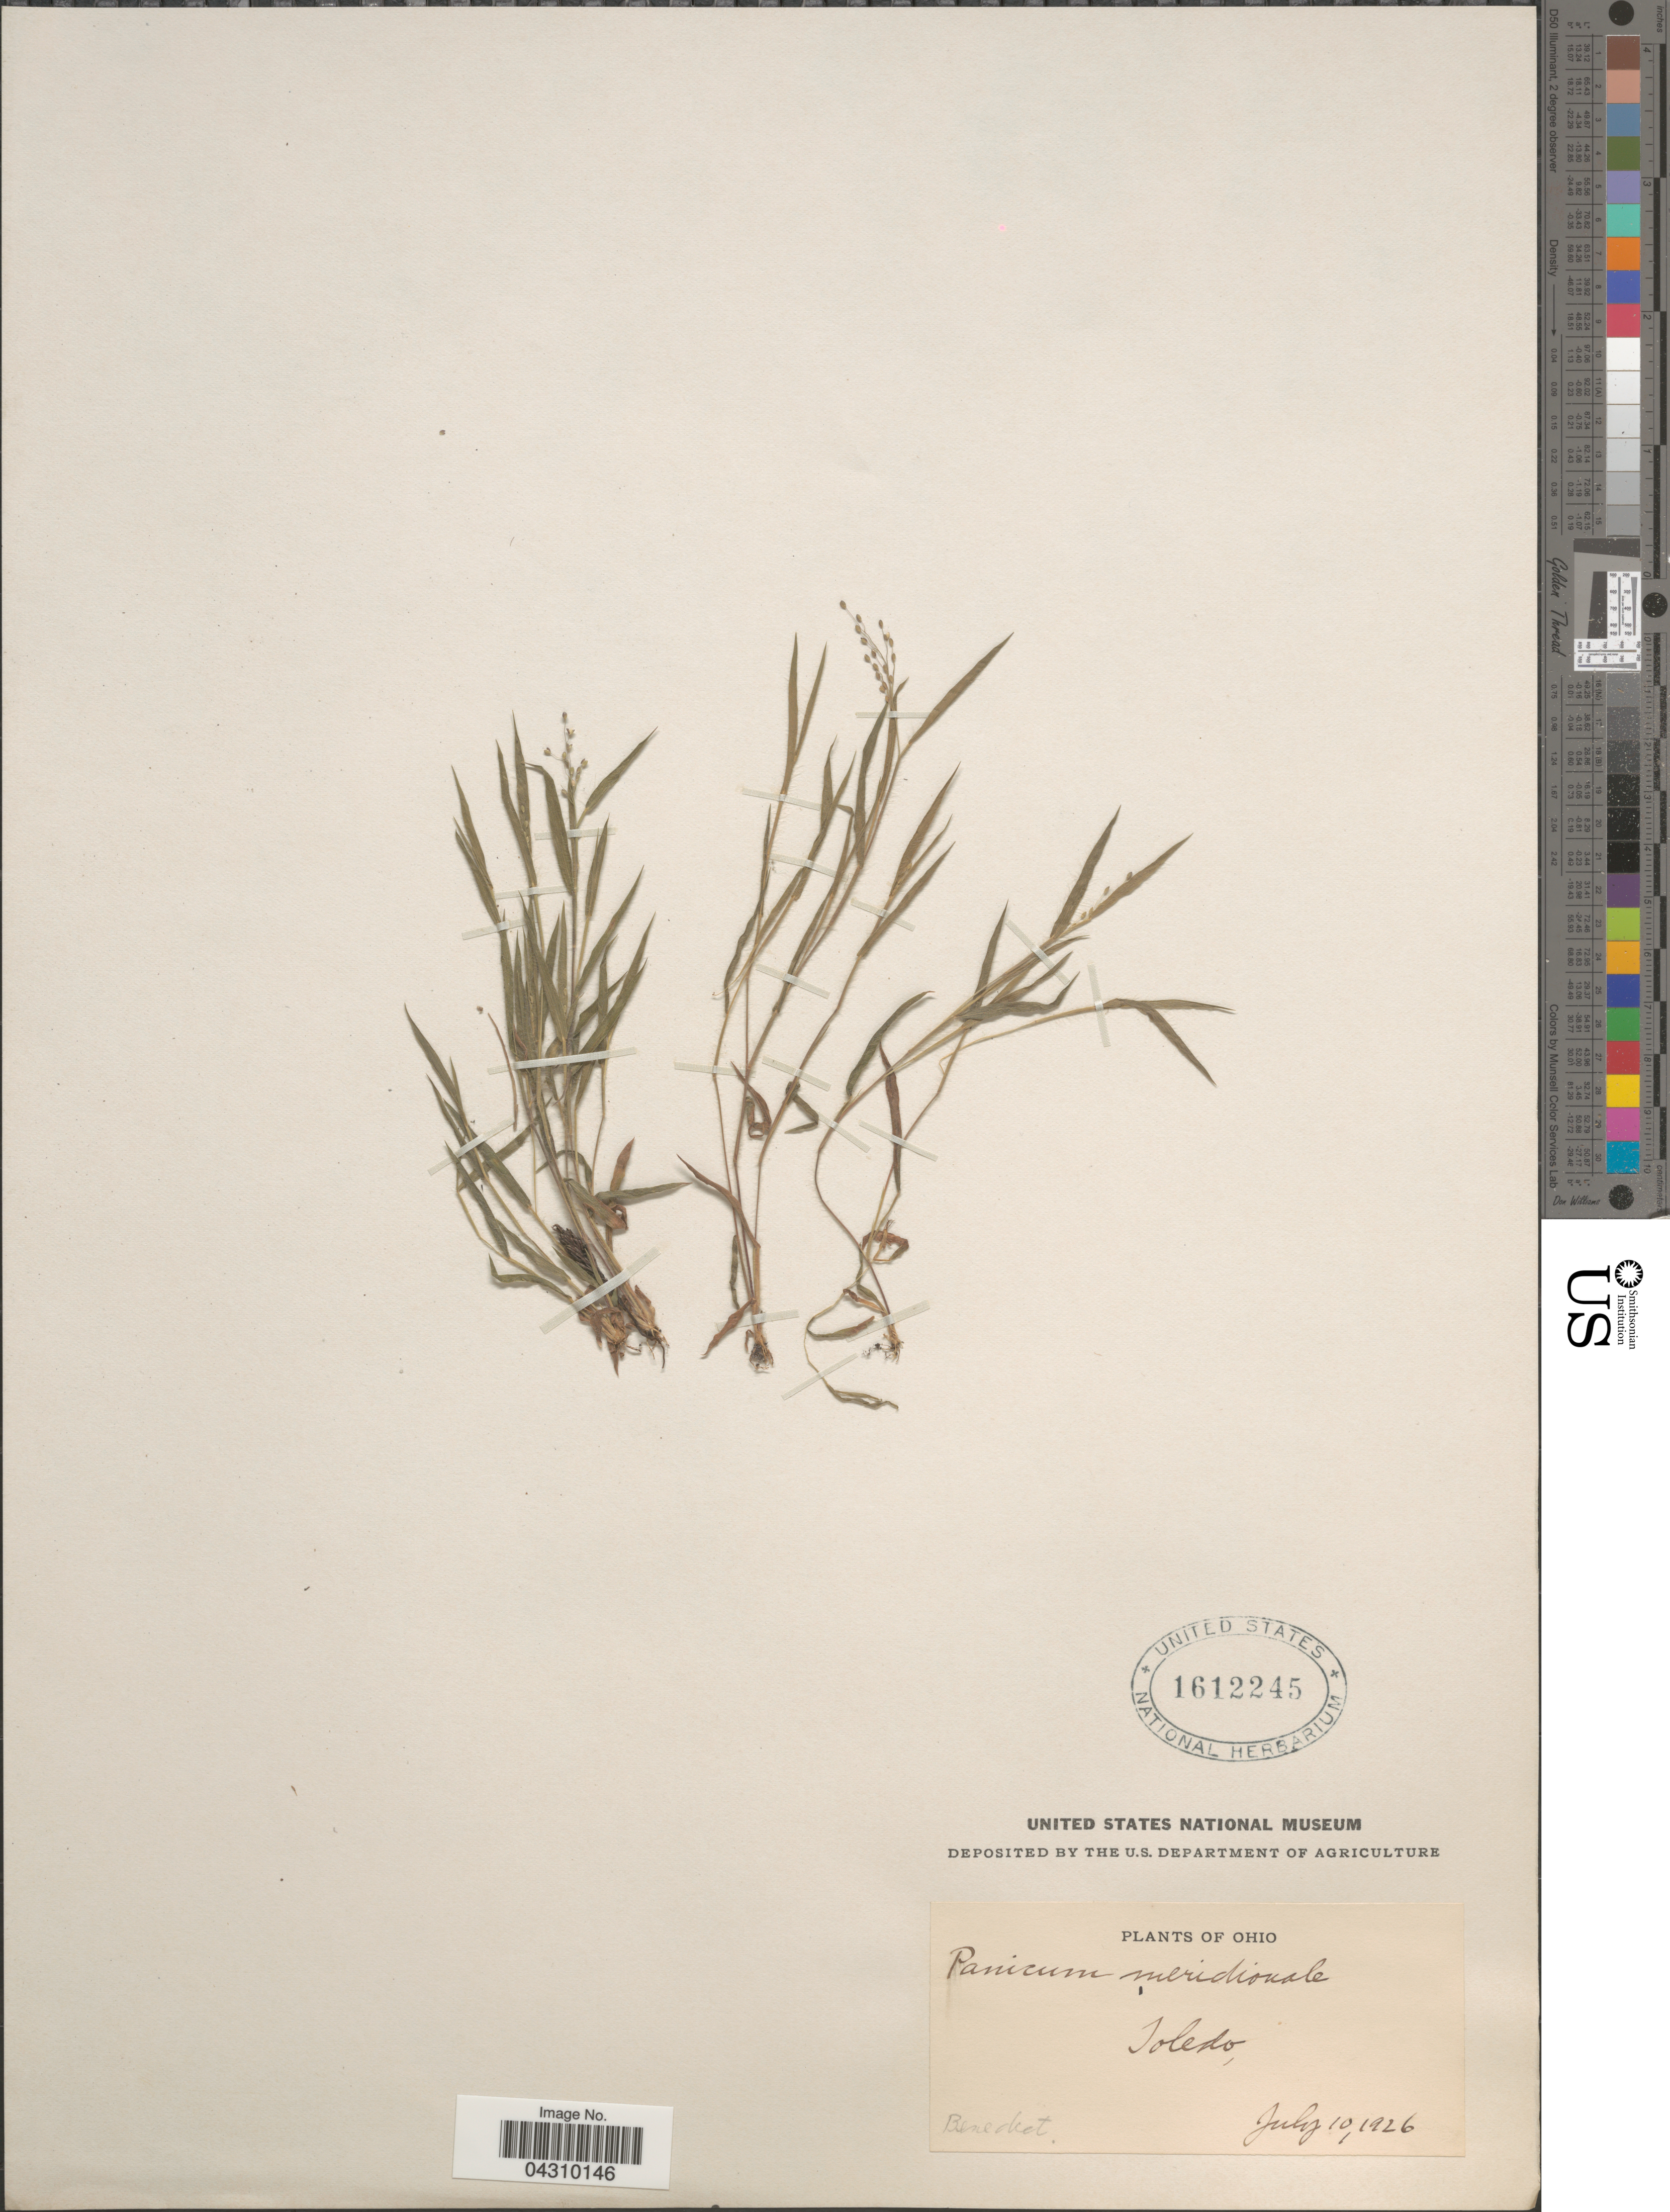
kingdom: Plantae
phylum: Tracheophyta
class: Liliopsida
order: Poales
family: Poaceae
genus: Dichanthelium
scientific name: Dichanthelium acuminatum var. acuminatum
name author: (Sw.) Gould & C.A. Clark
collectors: Benedict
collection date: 1926-07-10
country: United States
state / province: Ohio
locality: Toledo.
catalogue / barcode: US 1612245